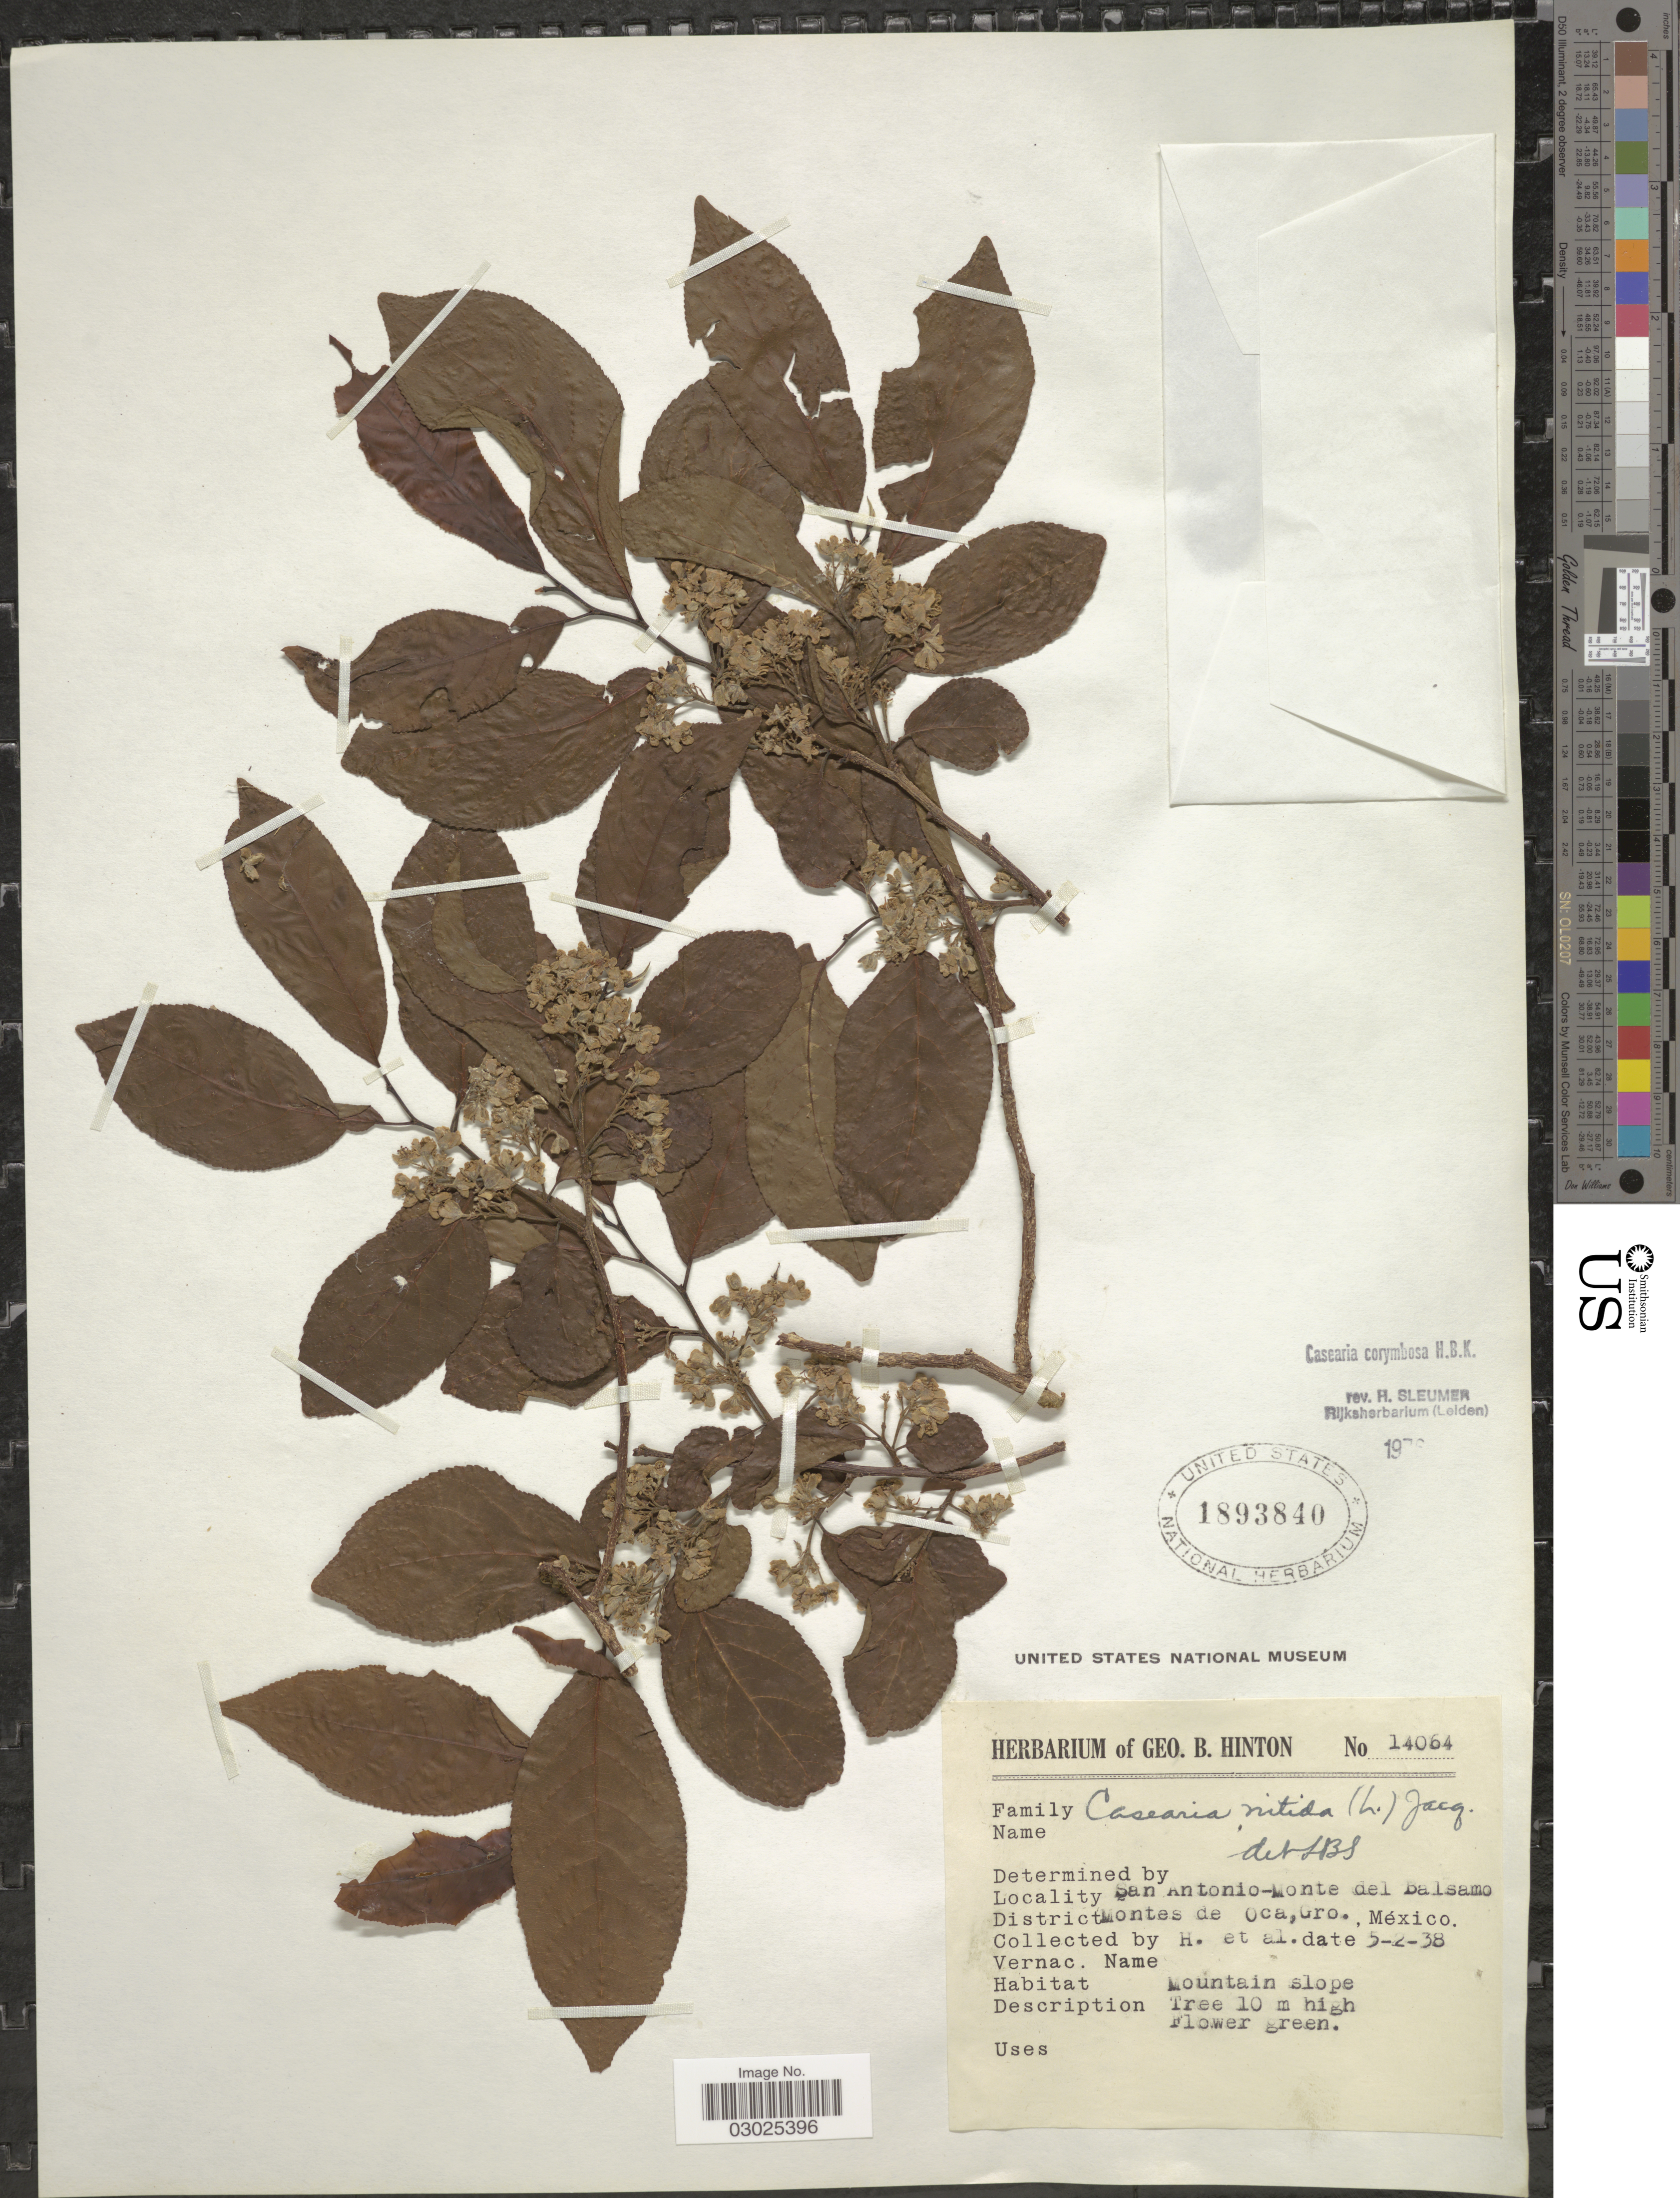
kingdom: Plantae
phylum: Tracheophyta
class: Magnoliopsida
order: Malpighiales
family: Salicaceae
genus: Casearia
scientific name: Casearia corymbosa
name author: Kunth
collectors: G. B. Hinton & et al.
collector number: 14064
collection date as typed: Transcribed d/m/y: 5/2/38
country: Mexico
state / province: Guerrero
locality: San Antonio-Monte del Balsamo. District Montes de Oca.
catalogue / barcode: US 1893840